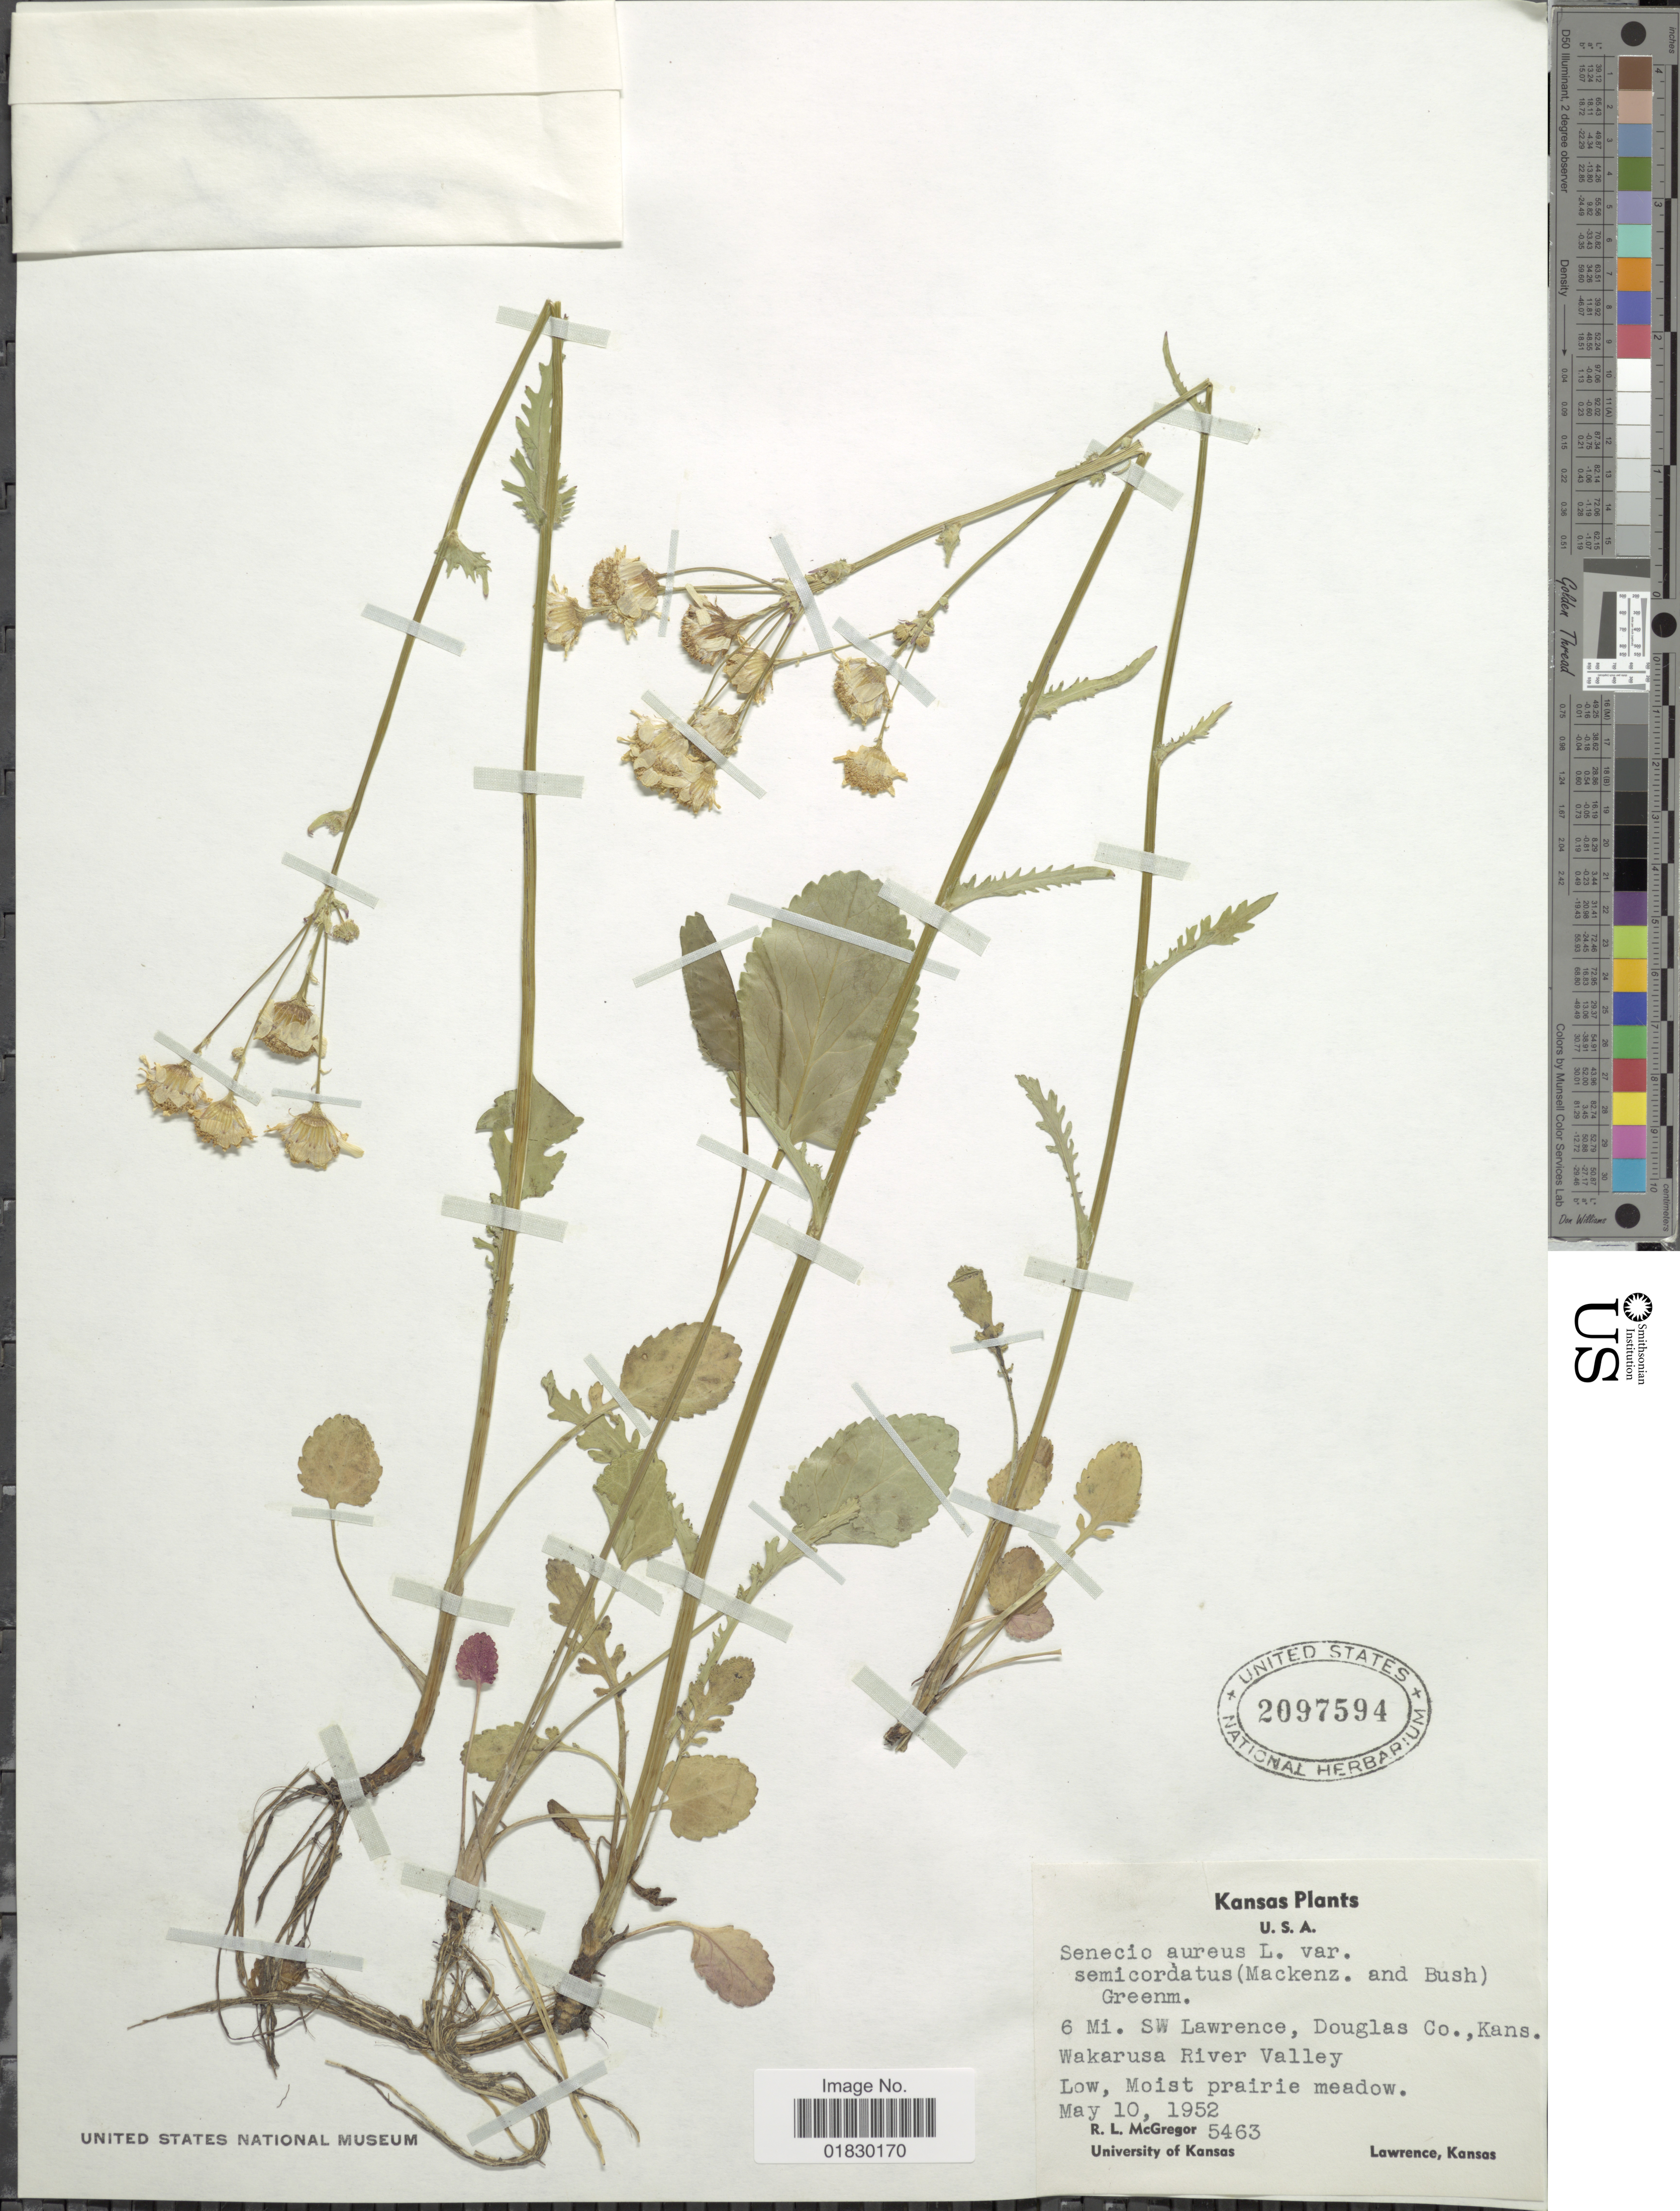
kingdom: Plantae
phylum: Tracheophyta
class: Magnoliopsida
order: Asterales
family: Asteraceae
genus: Packera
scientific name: Packera aurea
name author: (L.) Á. Löve & D. Löve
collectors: R. McGregor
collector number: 5463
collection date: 1952-05-10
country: United States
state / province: Kansas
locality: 6 MI. SW Lawrence, Douglas Co., Kans. Wakarusa River Valley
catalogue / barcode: US 2097594